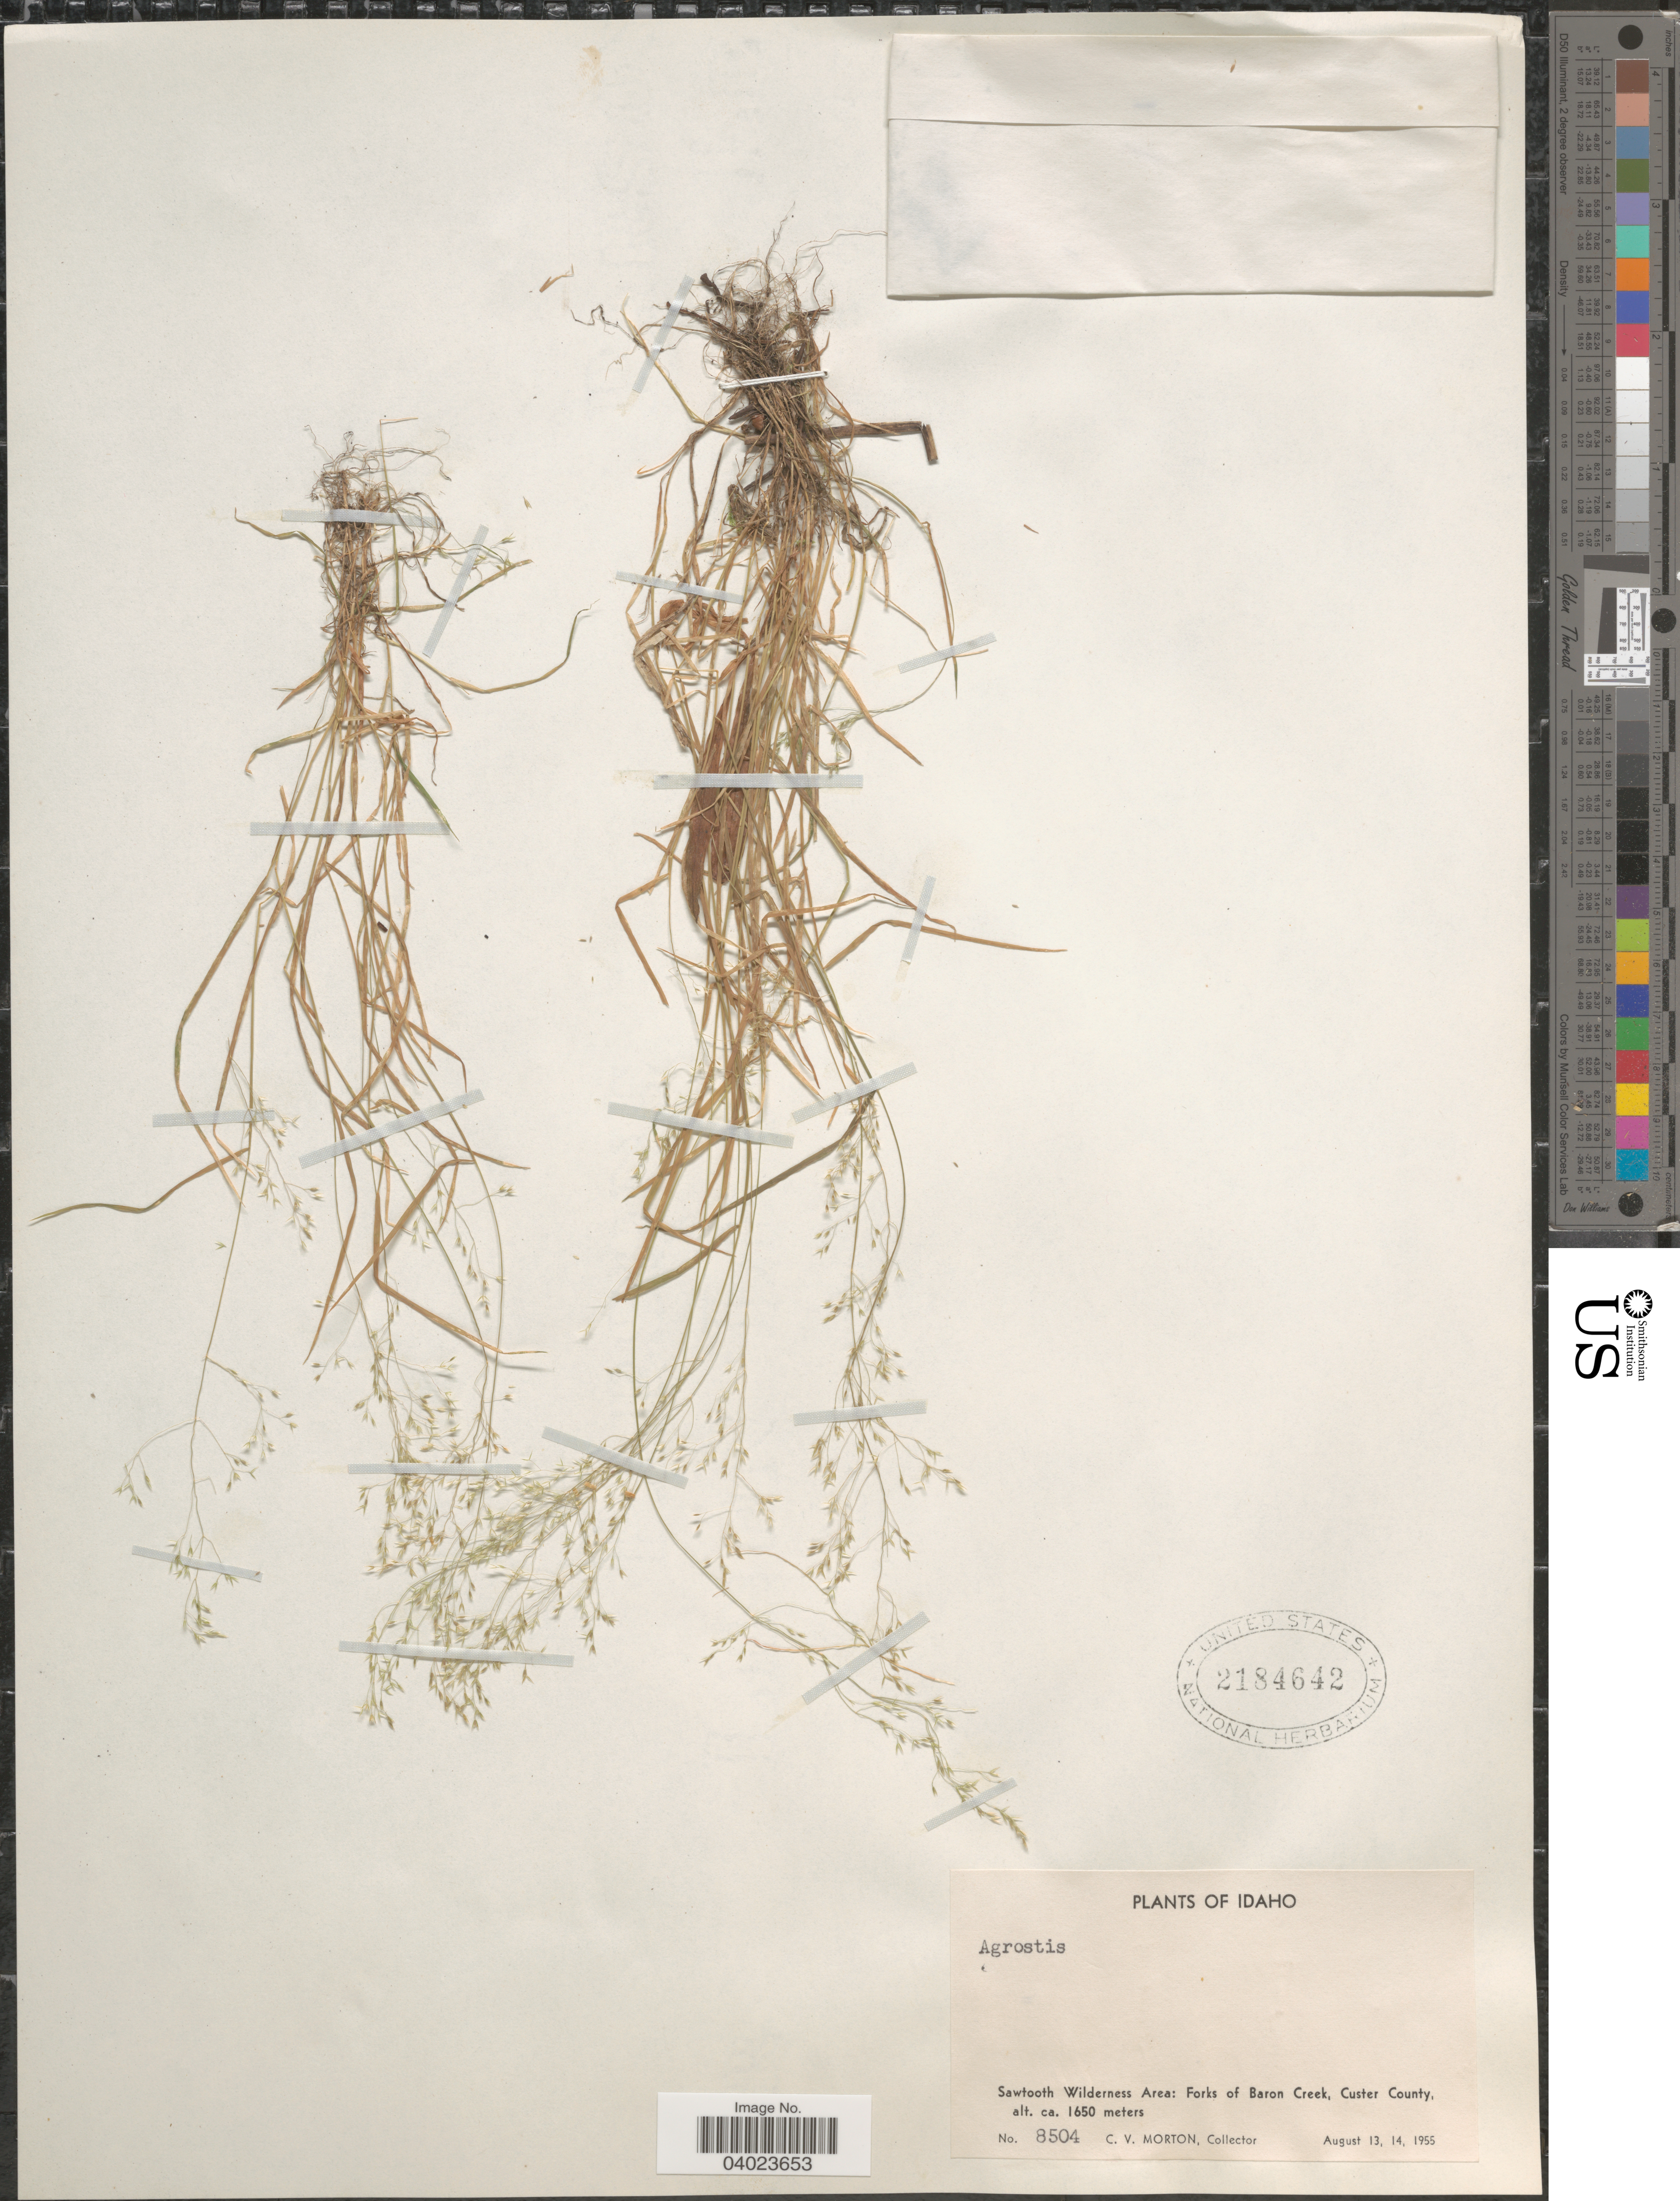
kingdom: Plantae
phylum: Tracheophyta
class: Liliopsida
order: Poales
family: Poaceae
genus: Agrostis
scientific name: Agrostis sp.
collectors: C. V. Morton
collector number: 8504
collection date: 1955-08-13/1955-08-14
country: United States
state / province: Idaho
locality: Sawtooth Wilderness Area: Forks of Baron Creek, Custer County.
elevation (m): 1650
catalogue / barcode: US 2184642